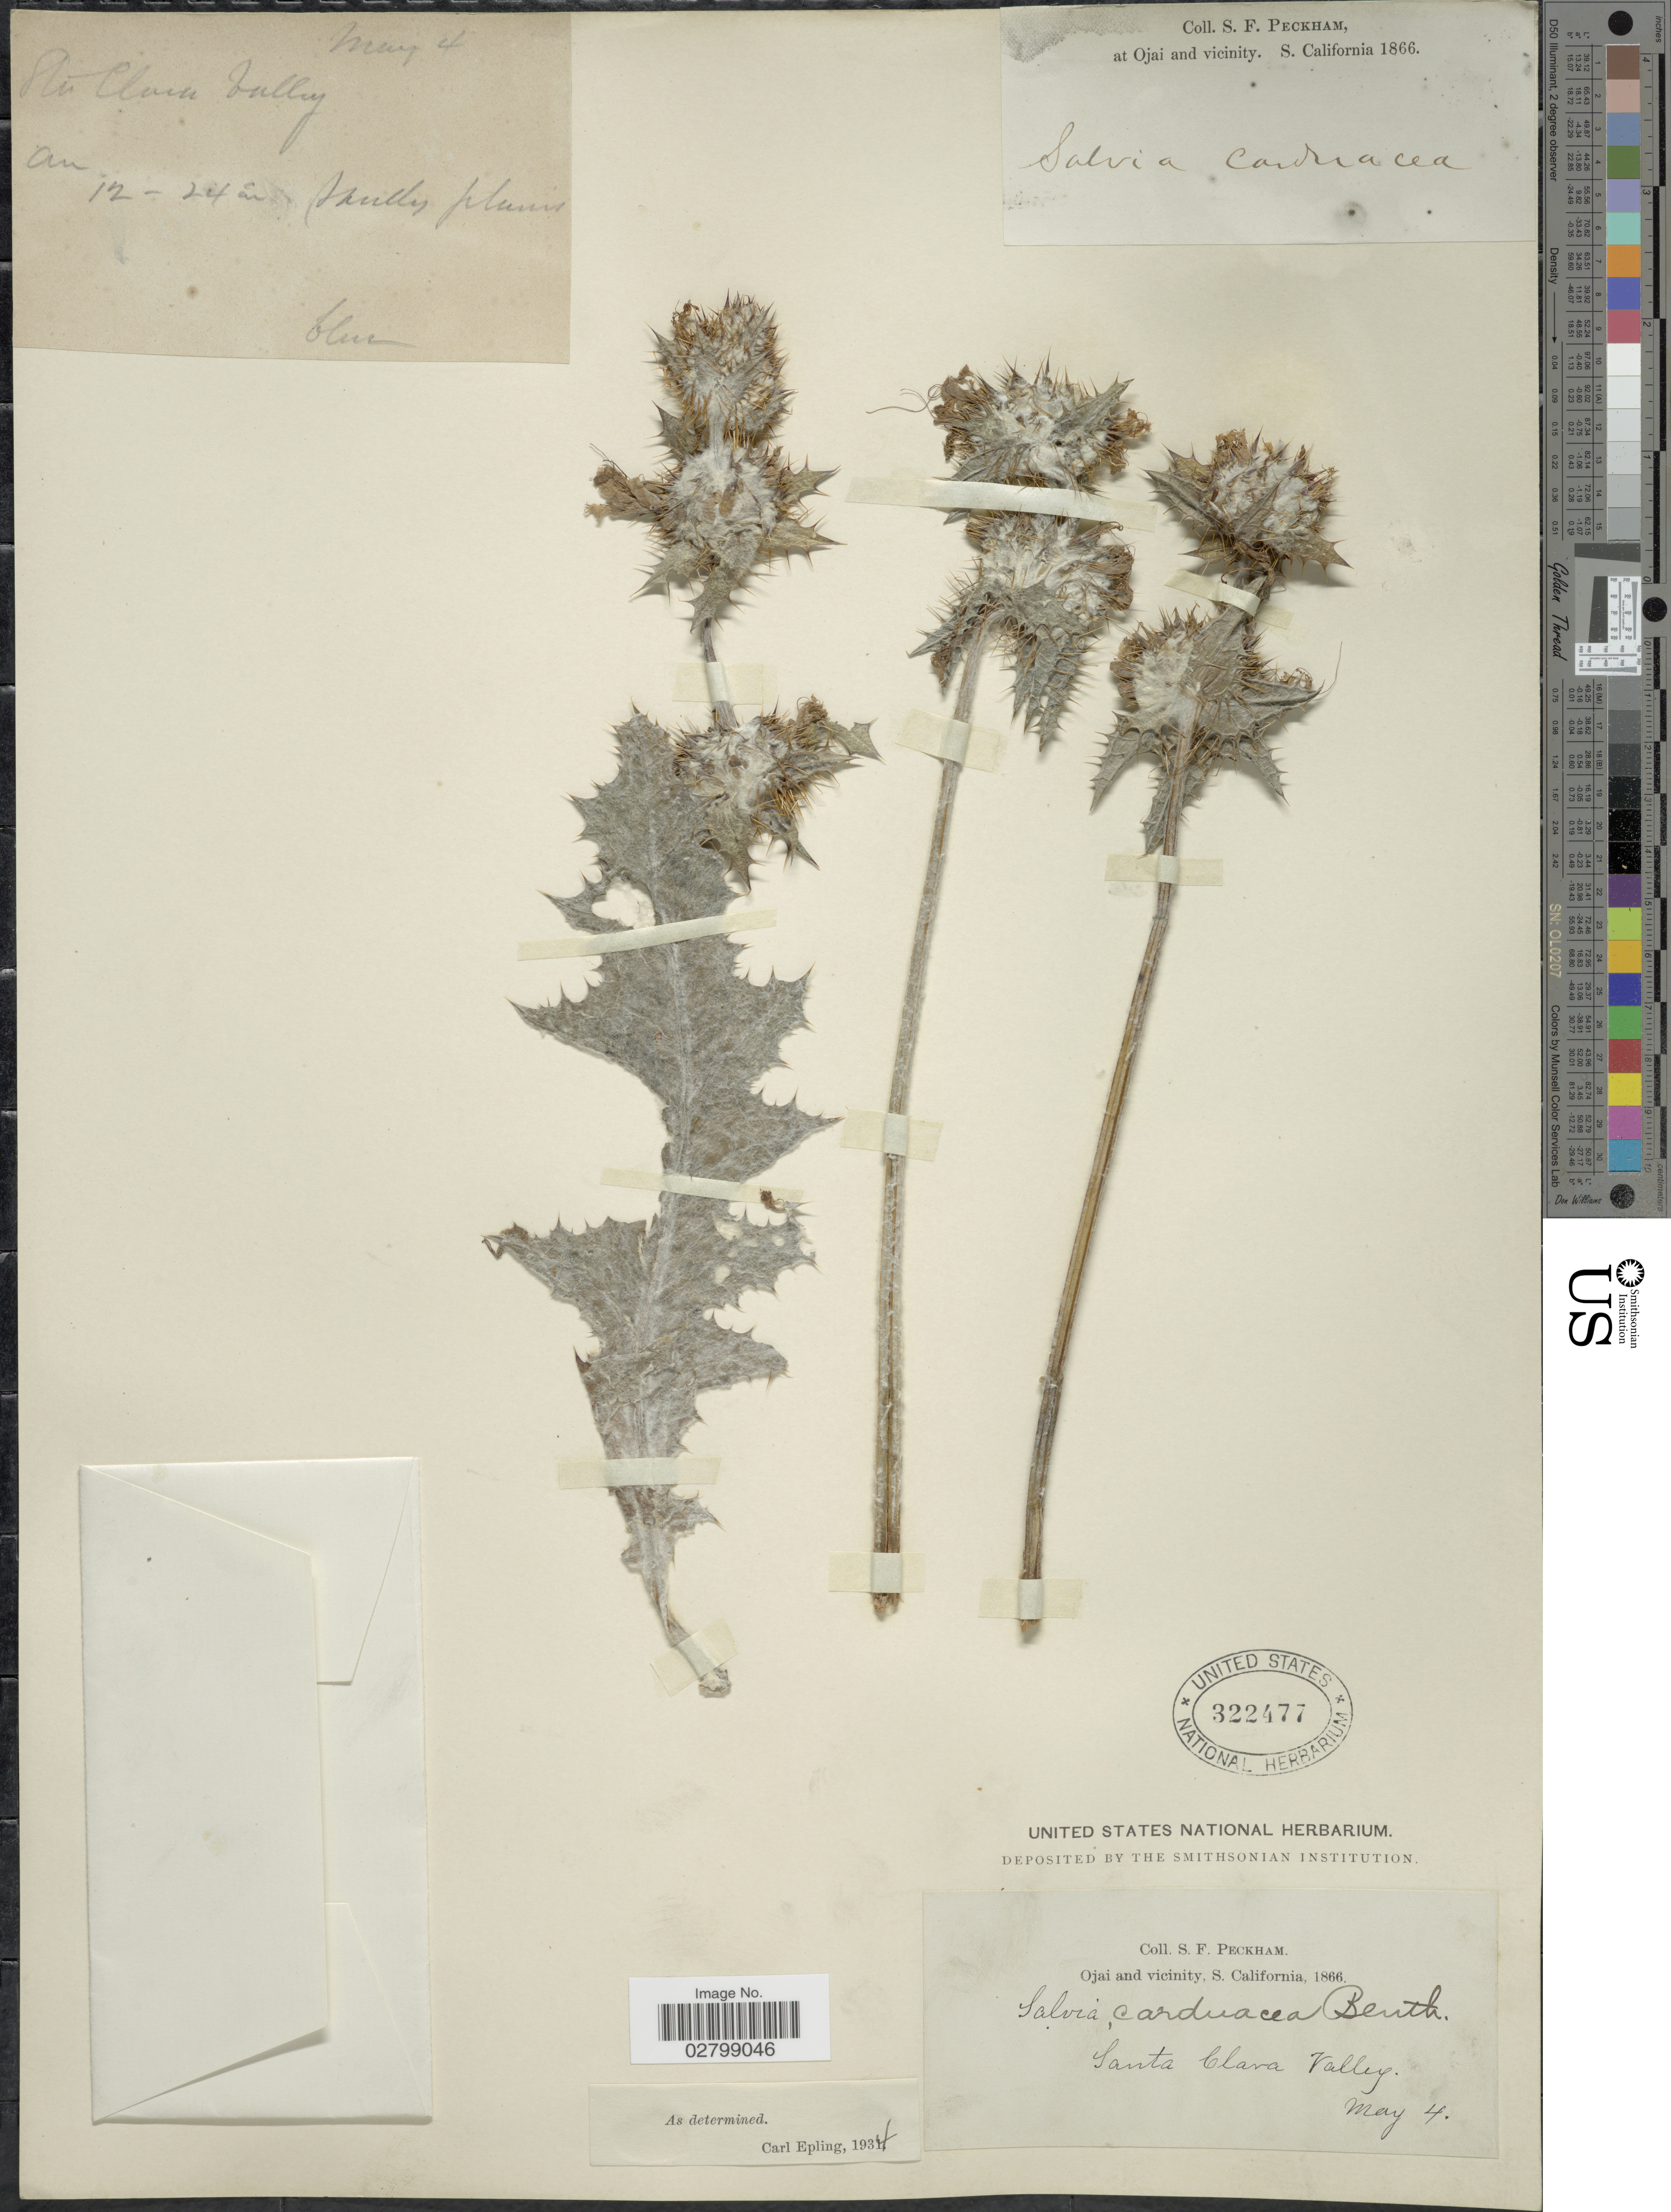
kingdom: Plantae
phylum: Tracheophyta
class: Magnoliopsida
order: Lamiales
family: Lamiaceae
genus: Salvia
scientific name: Salvia carduacea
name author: Benth.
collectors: S. Peckham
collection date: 1866-05-04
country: United States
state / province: California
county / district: Ventura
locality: Ojai and vicinity, S. California. Santa Clara Valley.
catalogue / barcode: US 322477